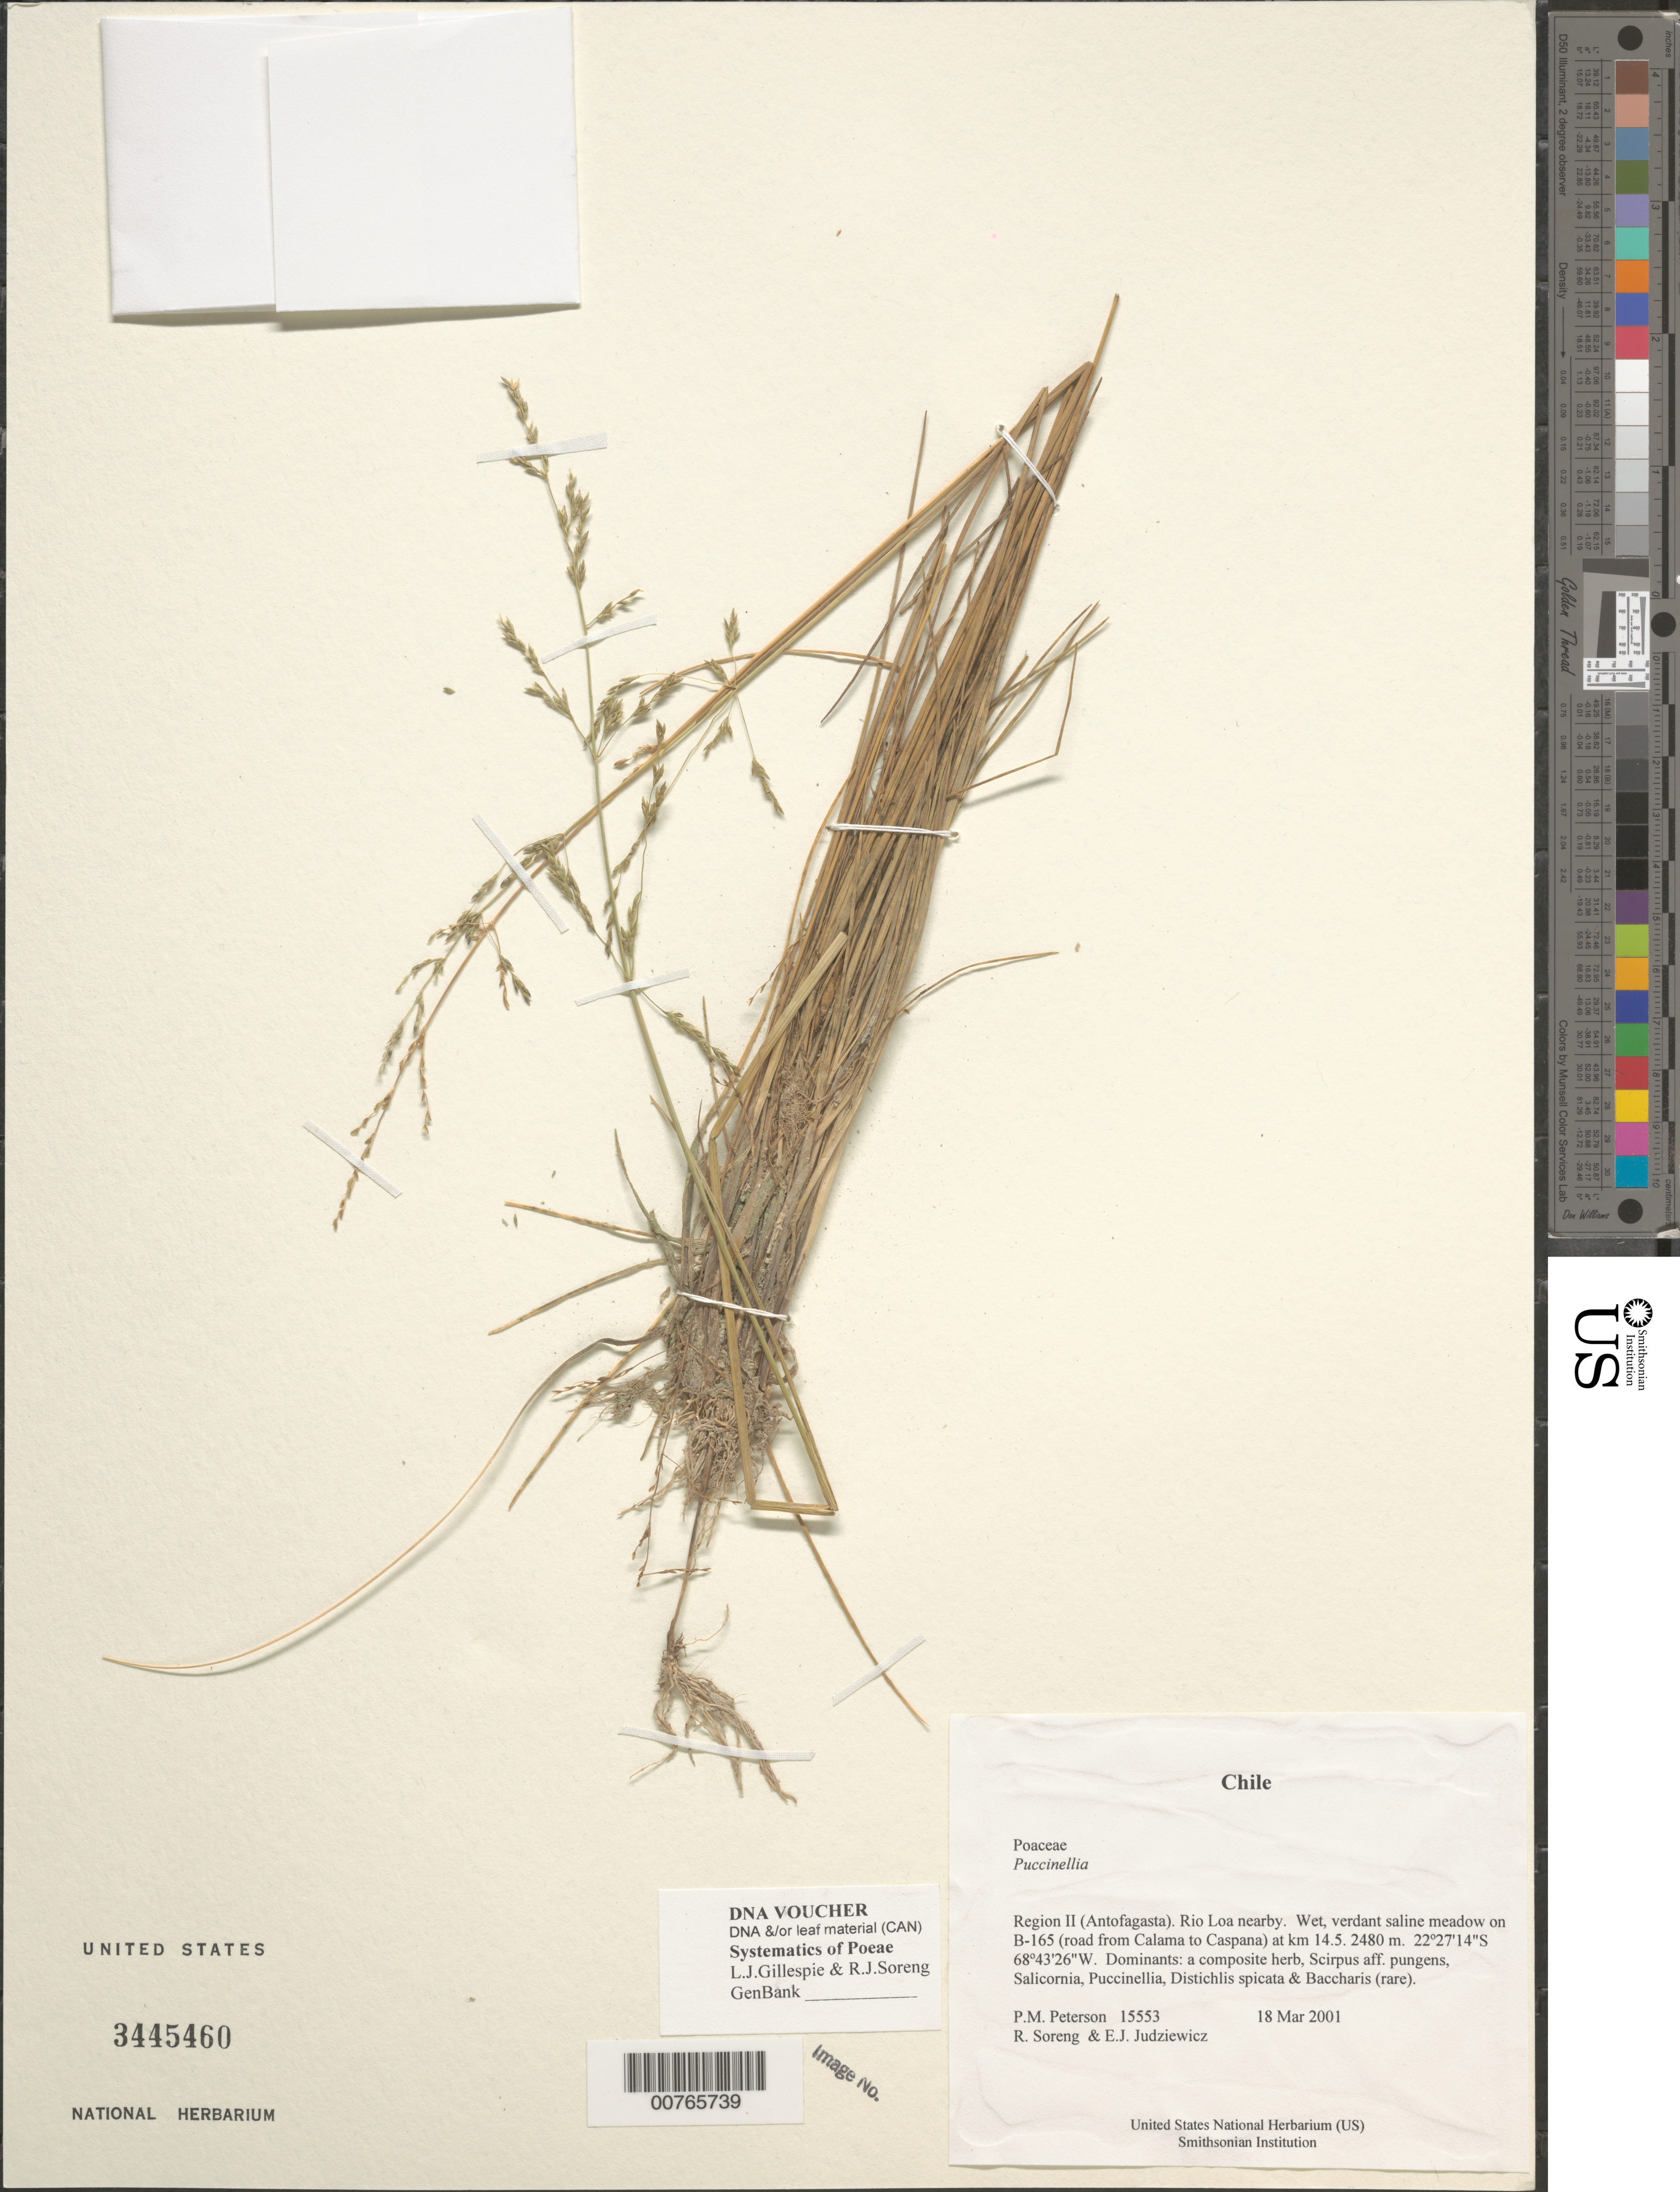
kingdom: Plantae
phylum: Tracheophyta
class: Liliopsida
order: Poales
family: Poaceae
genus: Puccinellia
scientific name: Puccinellia sp.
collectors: P. M. Peterson, R. J. Soreng & E. J. Judziewicz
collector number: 15553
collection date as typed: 18 Mar 2001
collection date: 2001-03-18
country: Chile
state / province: Antofagasta (II)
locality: Rio Loa nearby. Wet, verdant saline meadow on B-165 (road from Calama to Caspana) at km 14.5.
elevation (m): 2480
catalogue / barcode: US 3445460